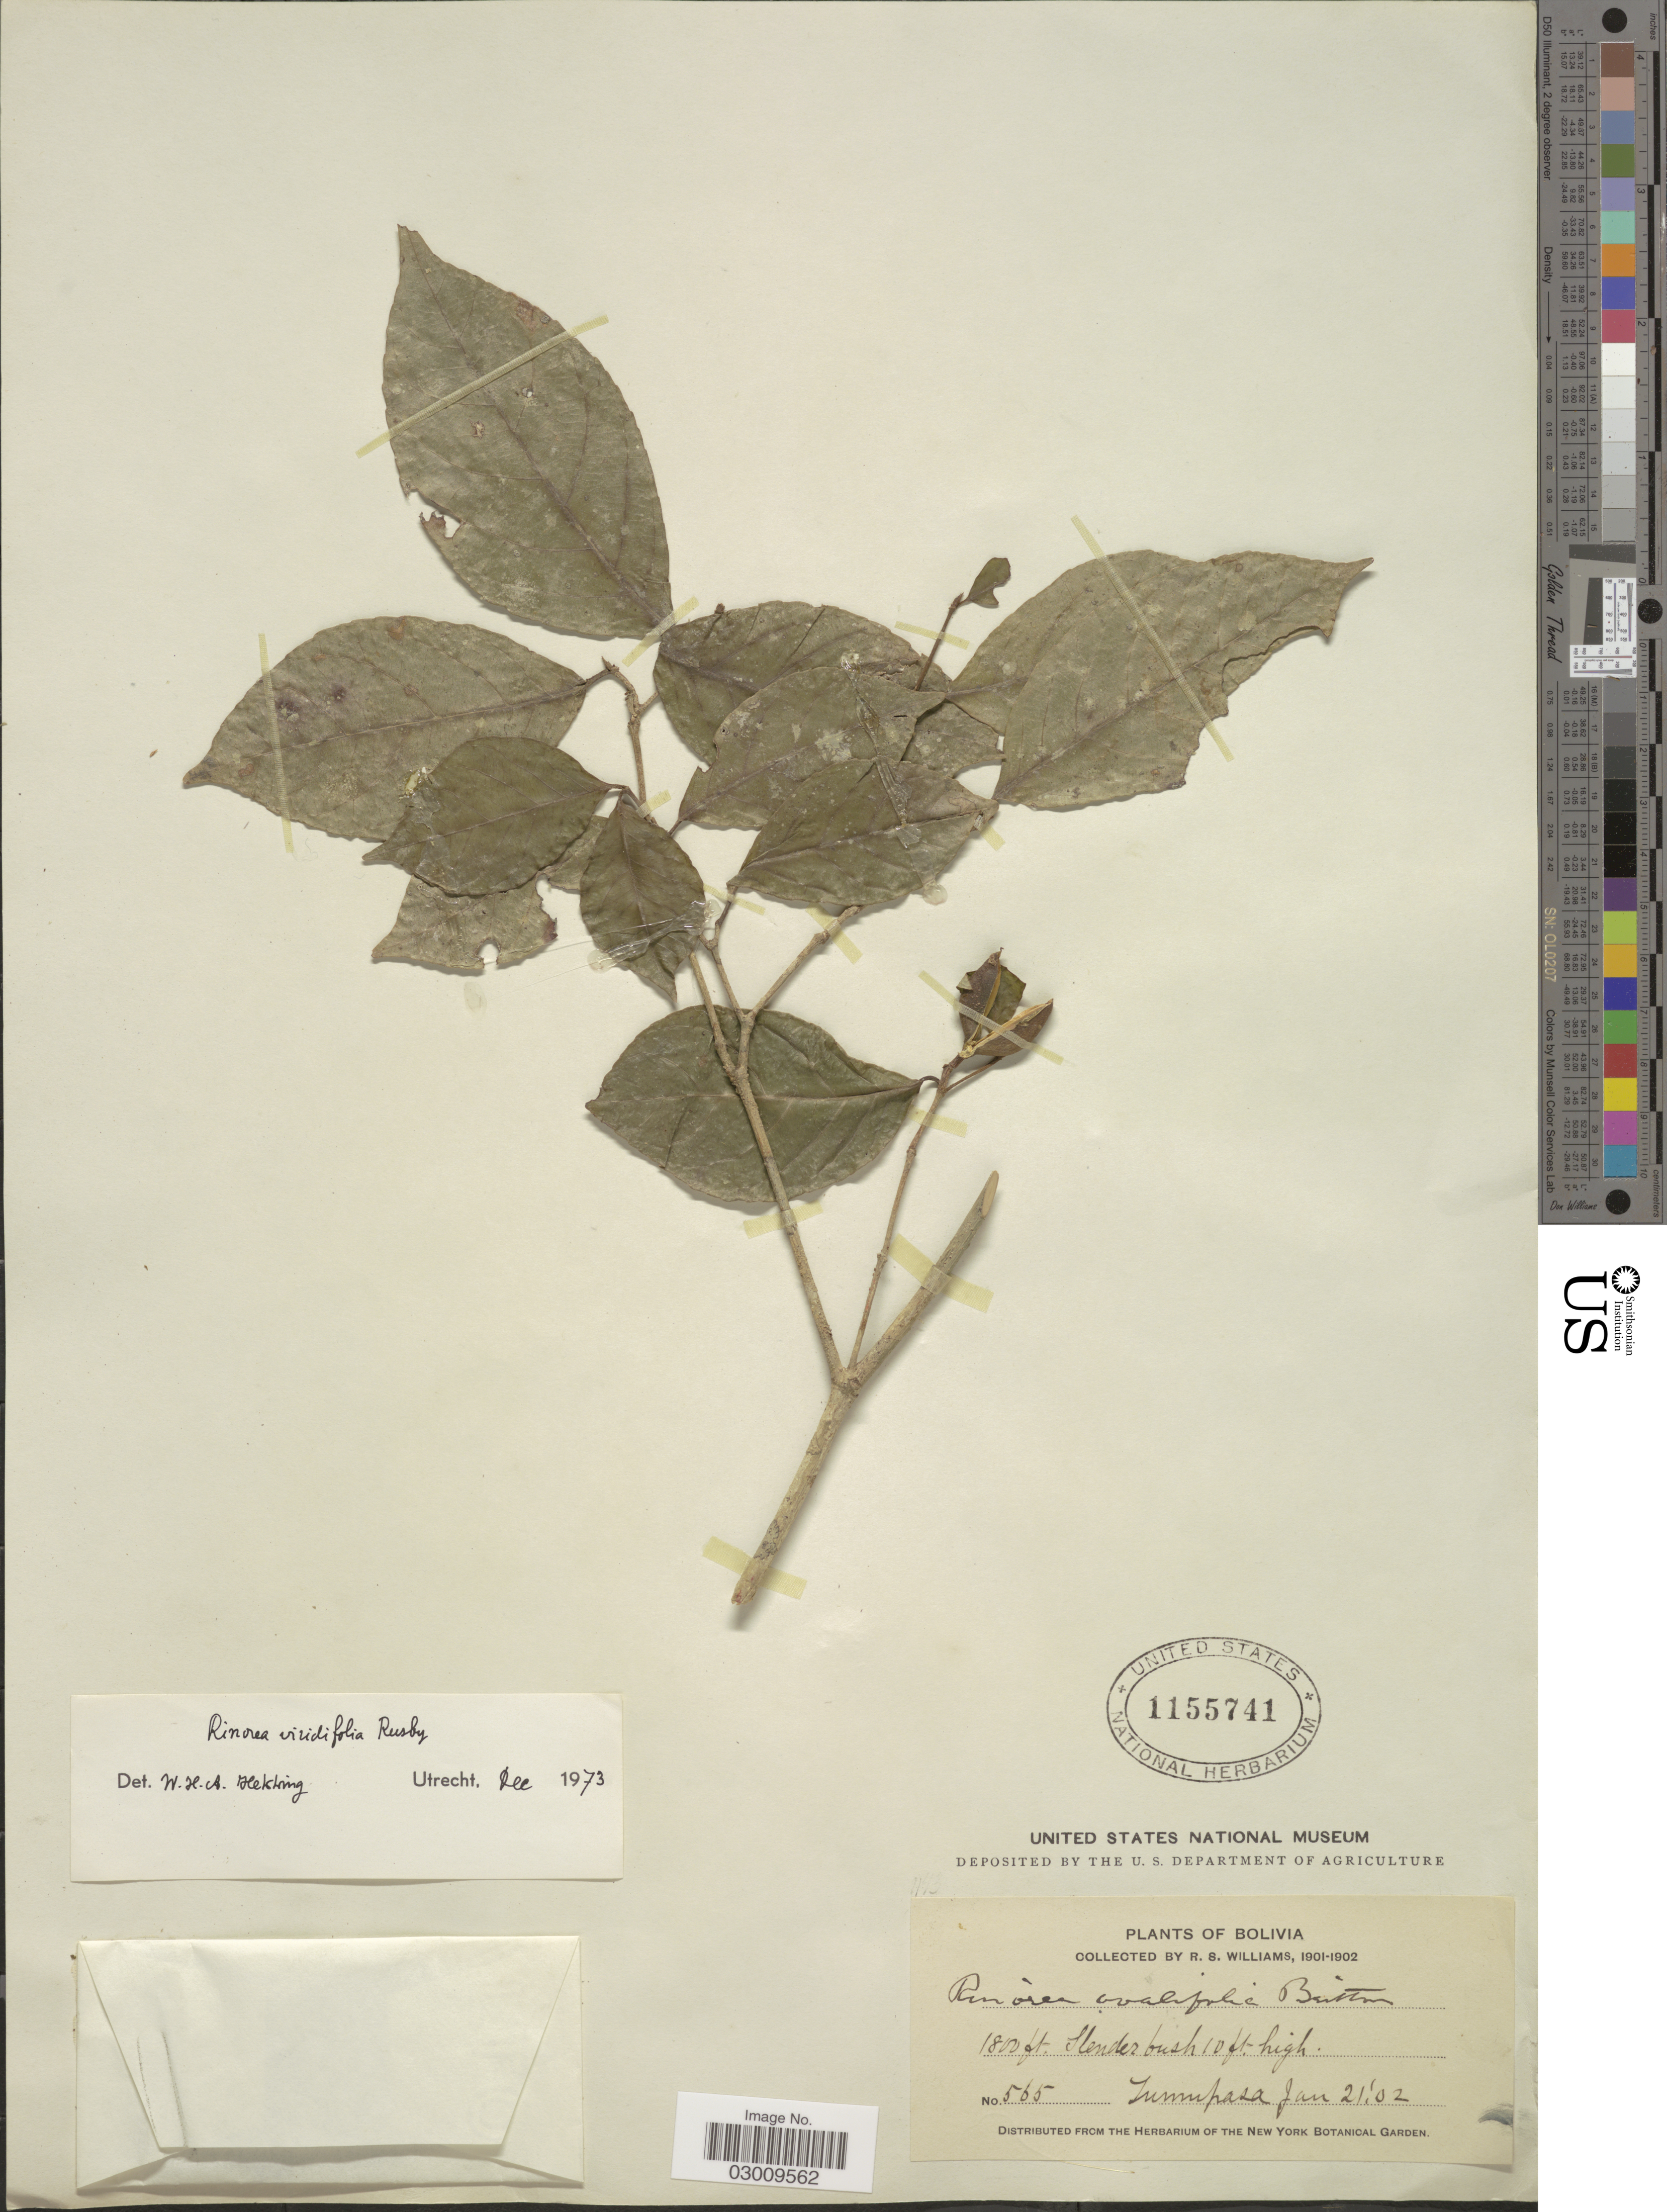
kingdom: Plantae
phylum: Tracheophyta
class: Magnoliopsida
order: Malpighiales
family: Violaceae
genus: Rinorea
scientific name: Rinorea viridifolia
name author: Rusby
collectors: R. S. Williams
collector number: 565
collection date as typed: Jan. 21, '02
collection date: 1902-01-21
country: Bolivia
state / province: La Paz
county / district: Iturralde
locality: Tumupasa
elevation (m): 549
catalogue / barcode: US 1155741